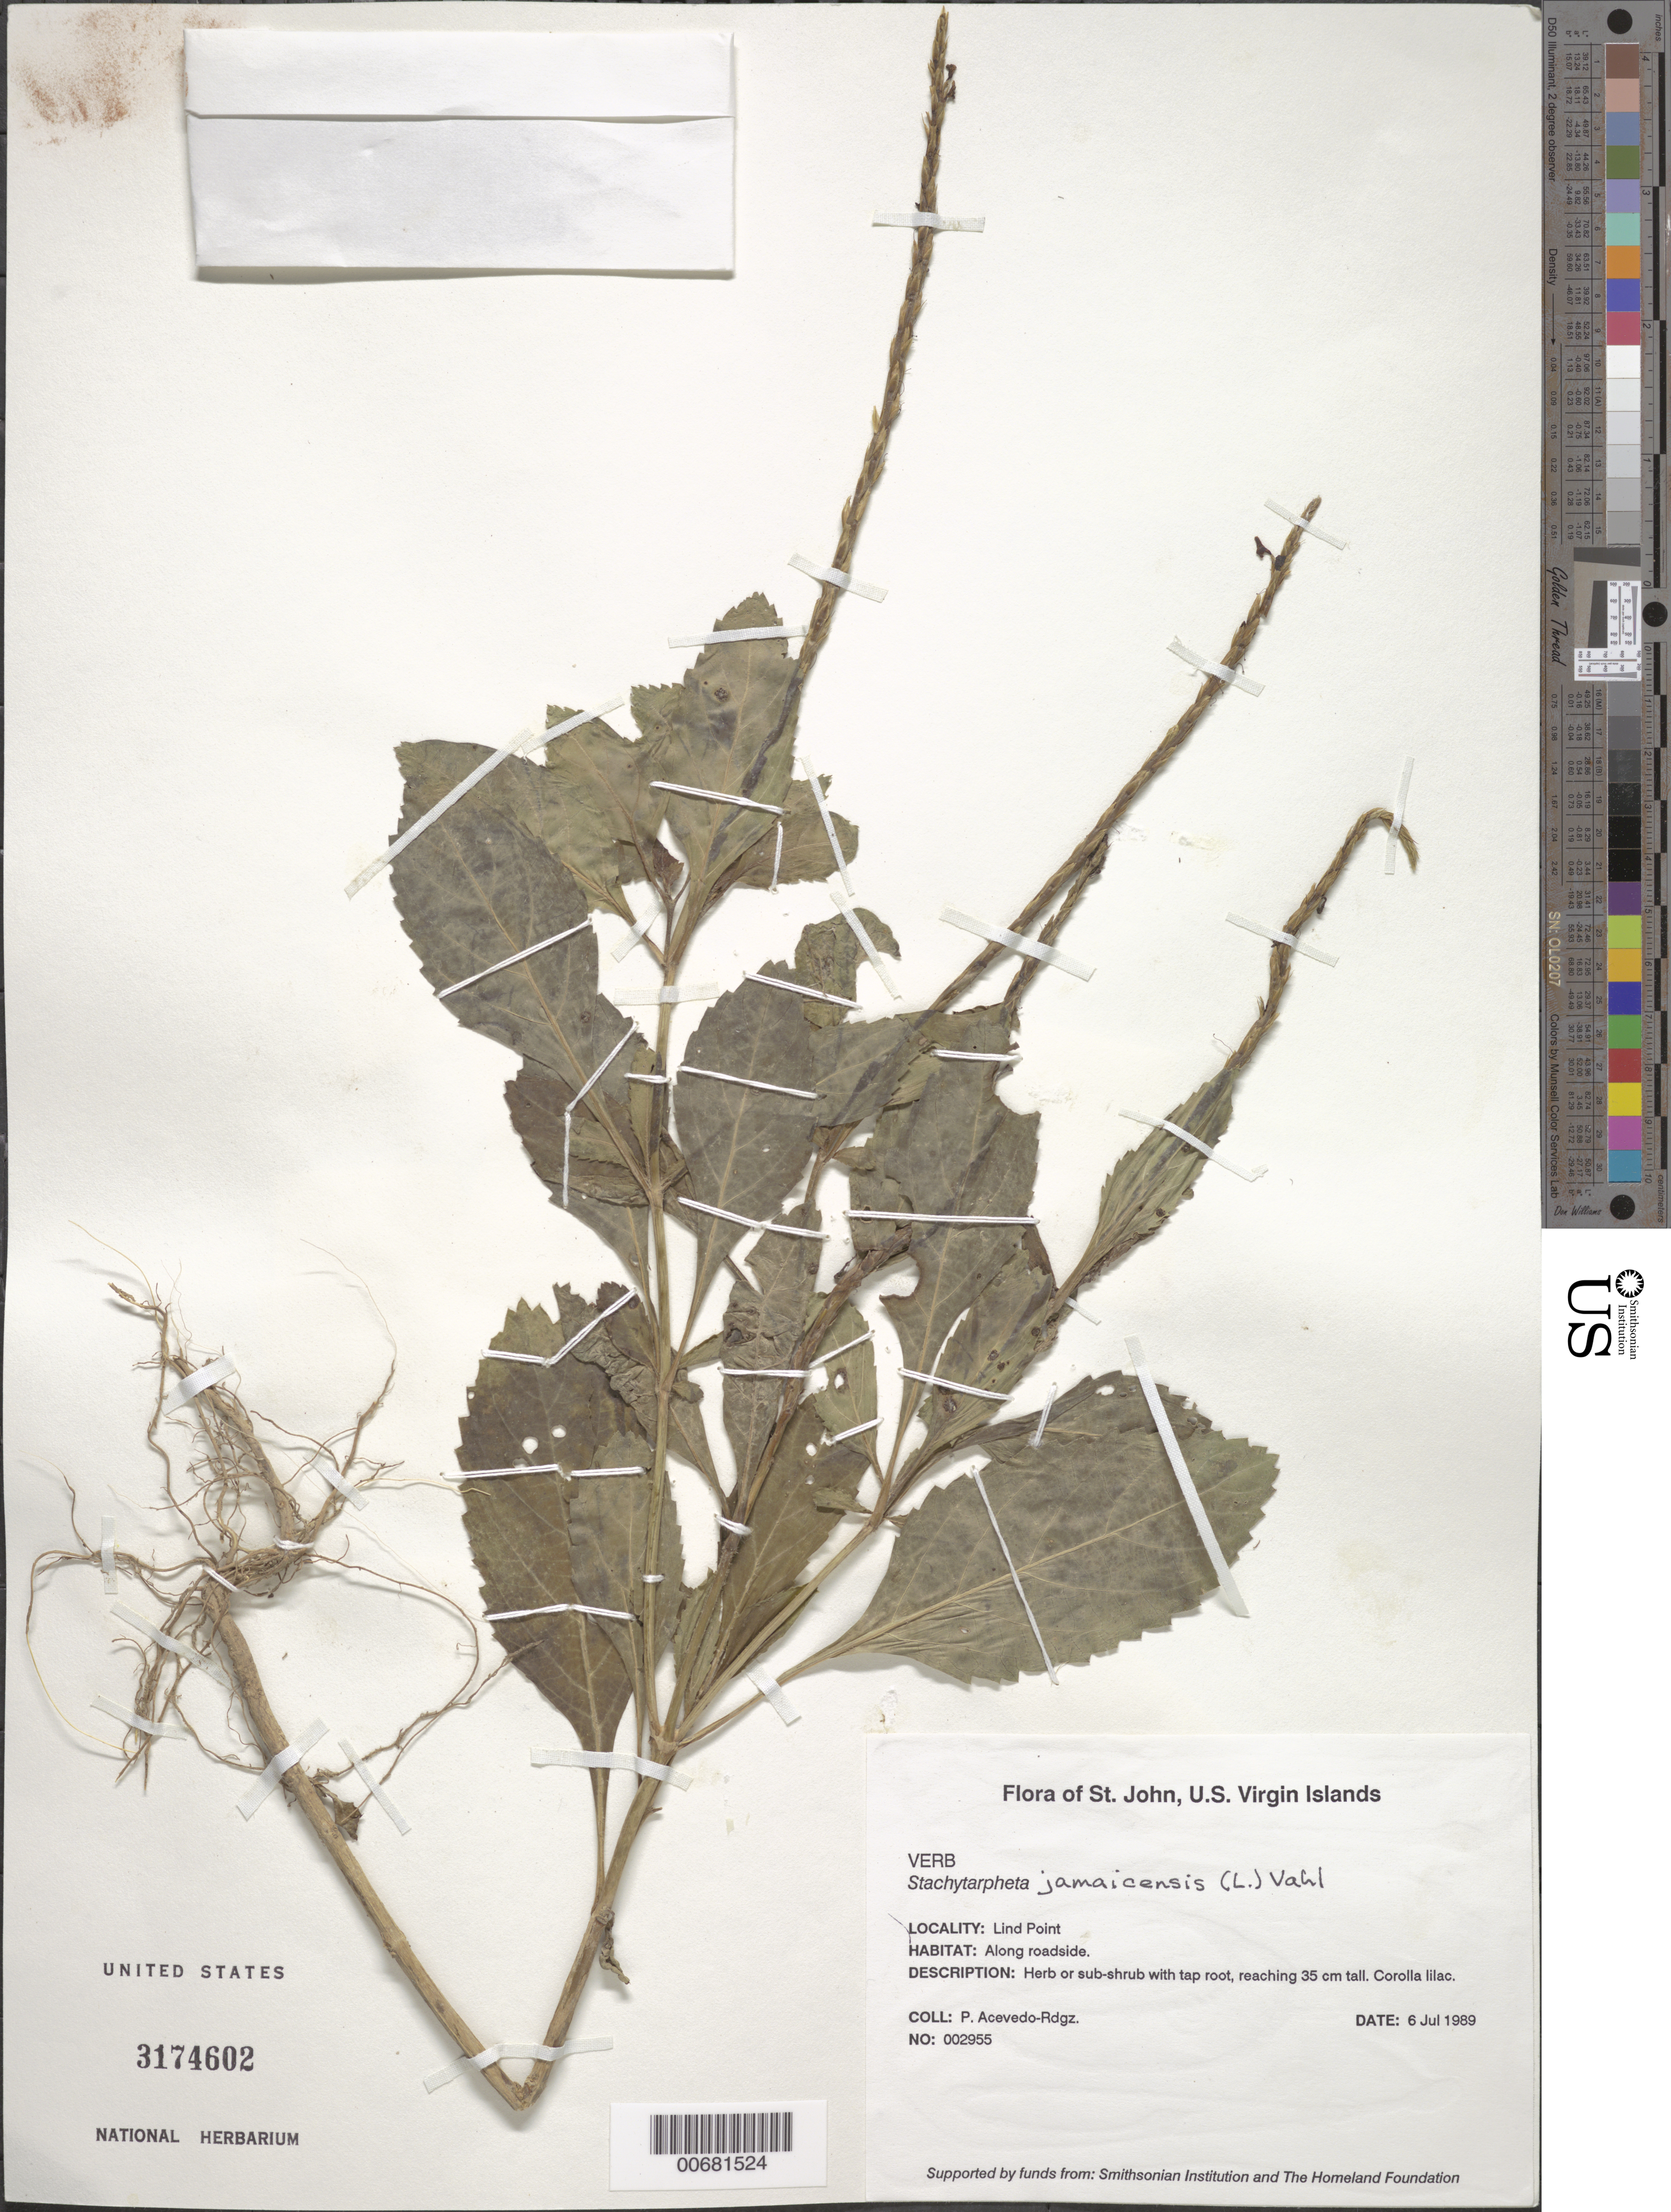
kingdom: Plantae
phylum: Tracheophyta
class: Magnoliopsida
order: Lamiales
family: Verbenaceae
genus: Stachytarpheta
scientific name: Stachytarpheta jamaicensis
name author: (L.) Vahl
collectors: P. Acevedo-Rodr.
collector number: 2955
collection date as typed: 06 Jul 1989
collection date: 1989-07-06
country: U.S. Virgin Islands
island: St. John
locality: Cruz Bay Quarter; Lind Point.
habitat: Along roadside.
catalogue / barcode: US 3174602